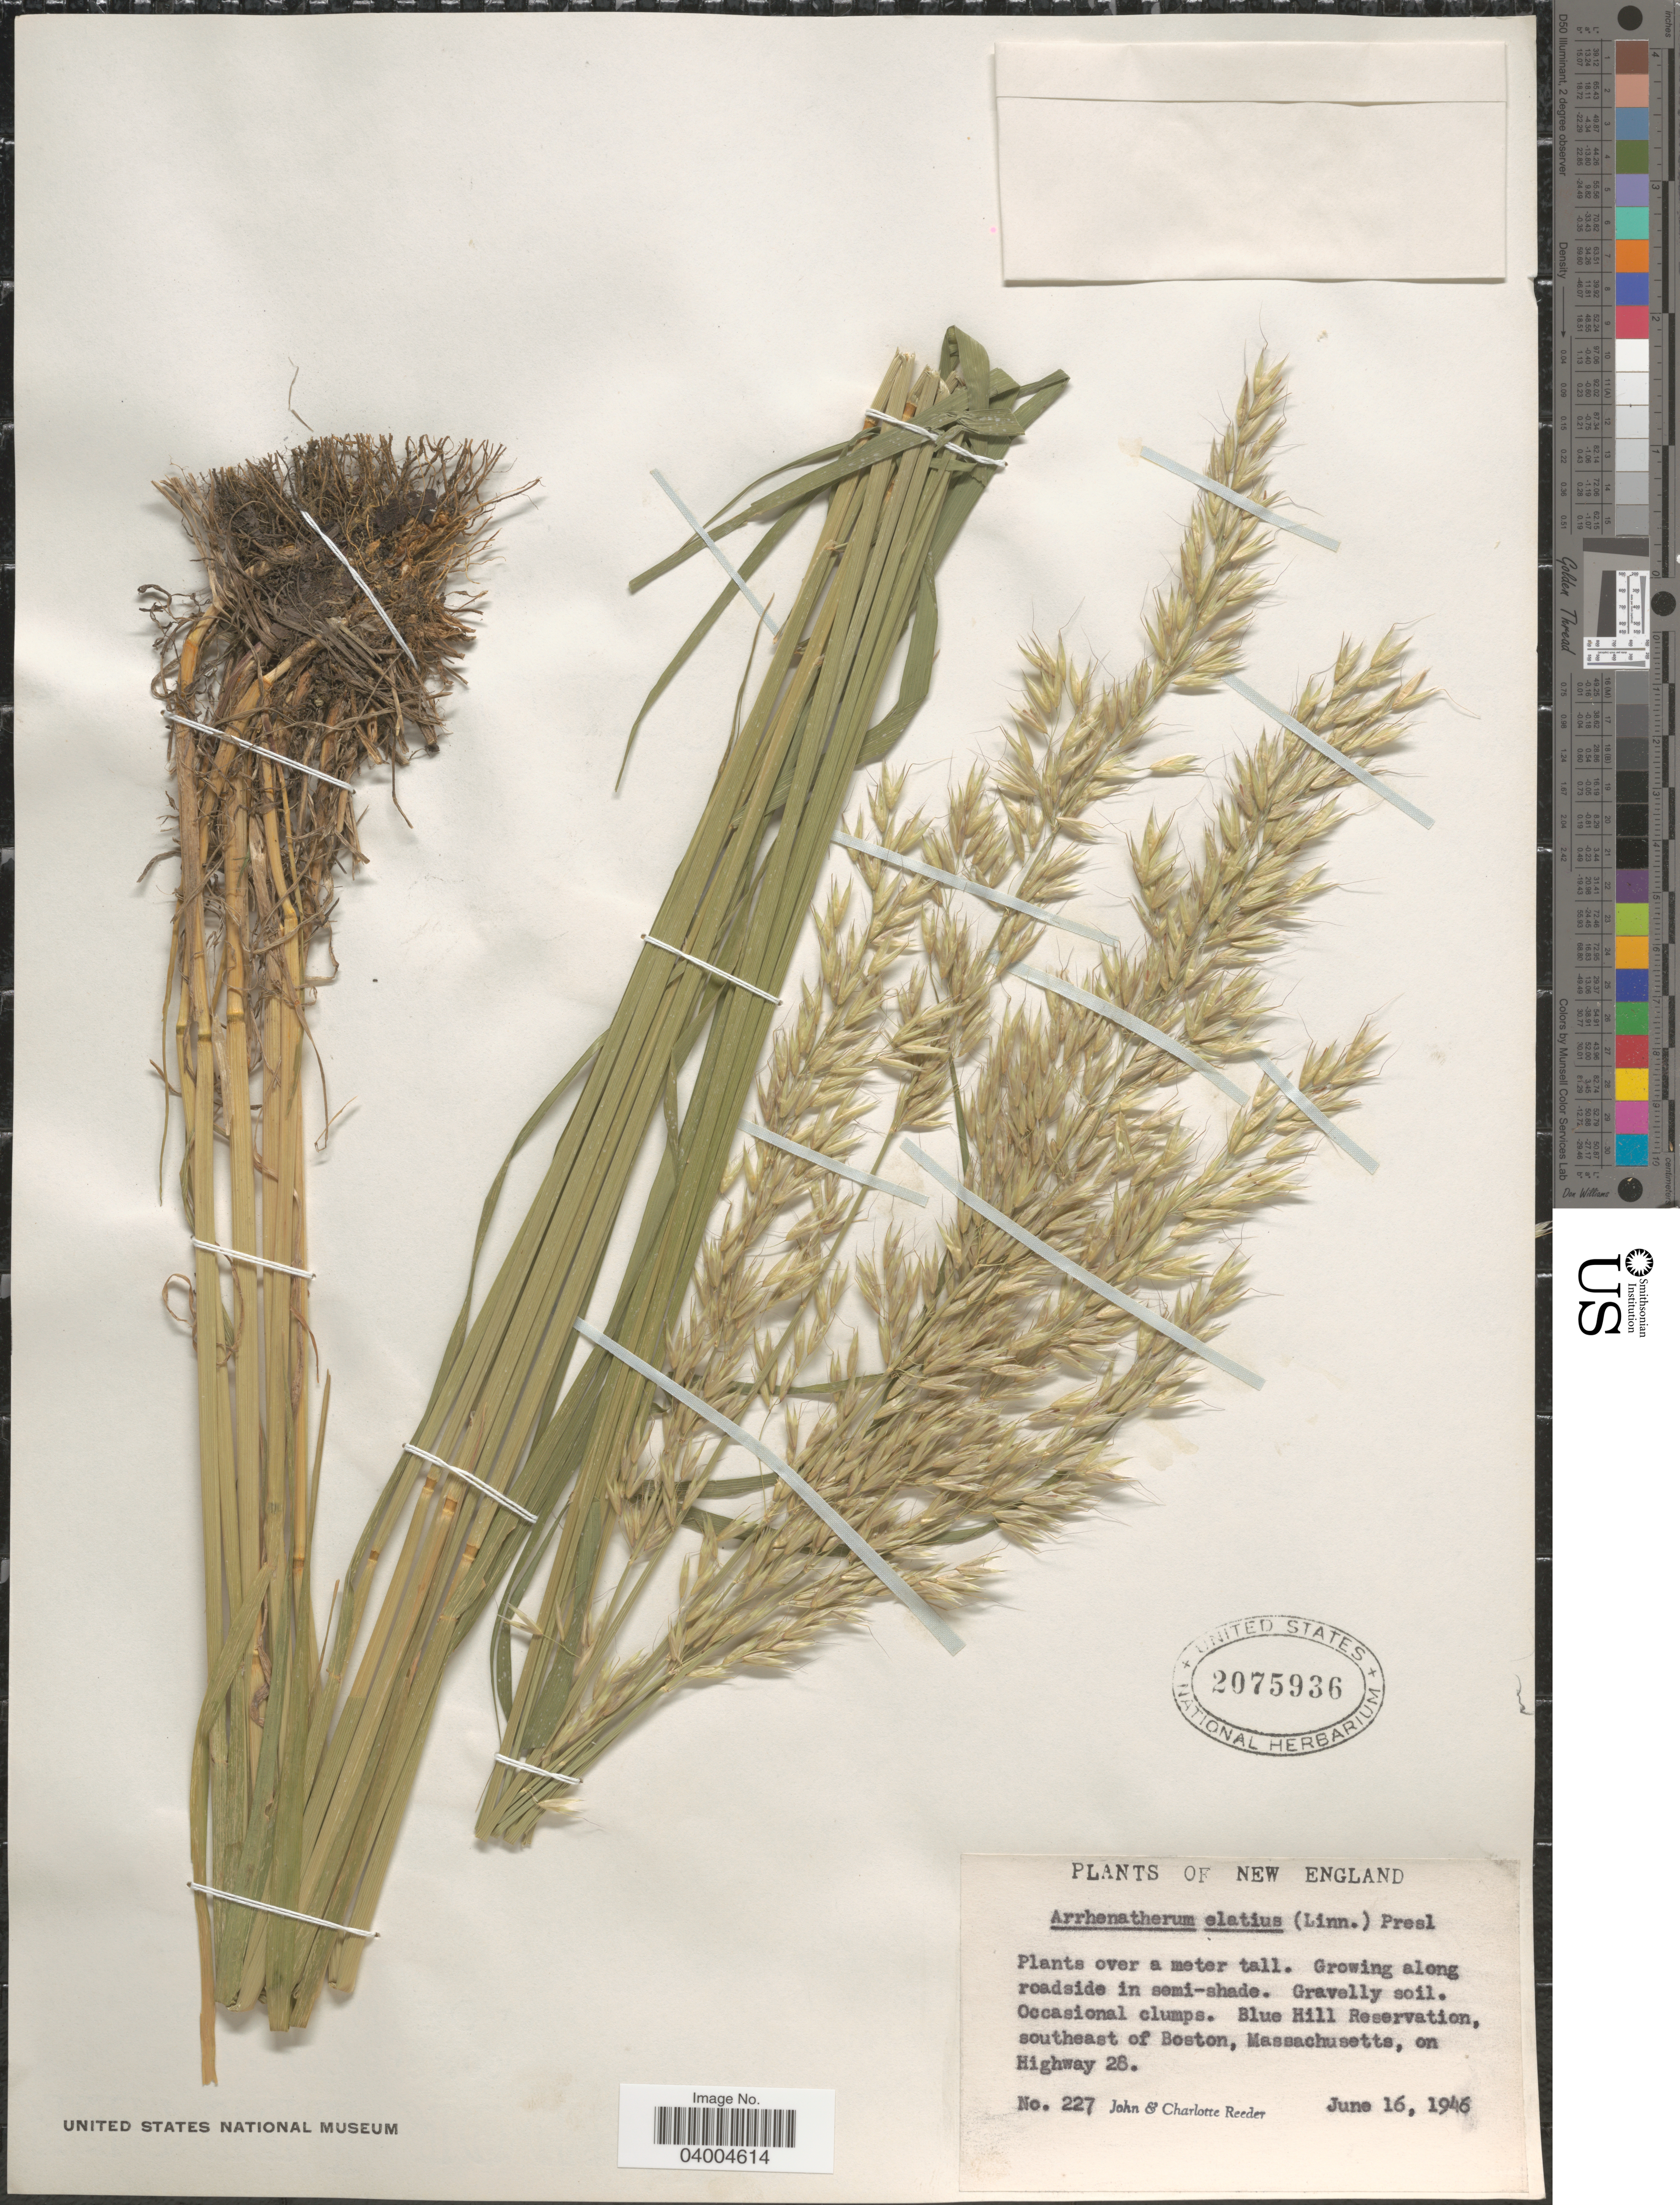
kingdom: Plantae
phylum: Tracheophyta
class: Liliopsida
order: Poales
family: Poaceae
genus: Arrhenatherum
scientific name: Arrhenatherum elatius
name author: (L.) J. Presl & C. Presl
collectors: J. R. Reeder & C. G. Reeder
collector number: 227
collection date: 1946-06-16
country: United States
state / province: Massachusetts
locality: New England. Blue Hill Reservation, southeast of Boston, on Highway 28.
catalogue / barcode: US 2075936